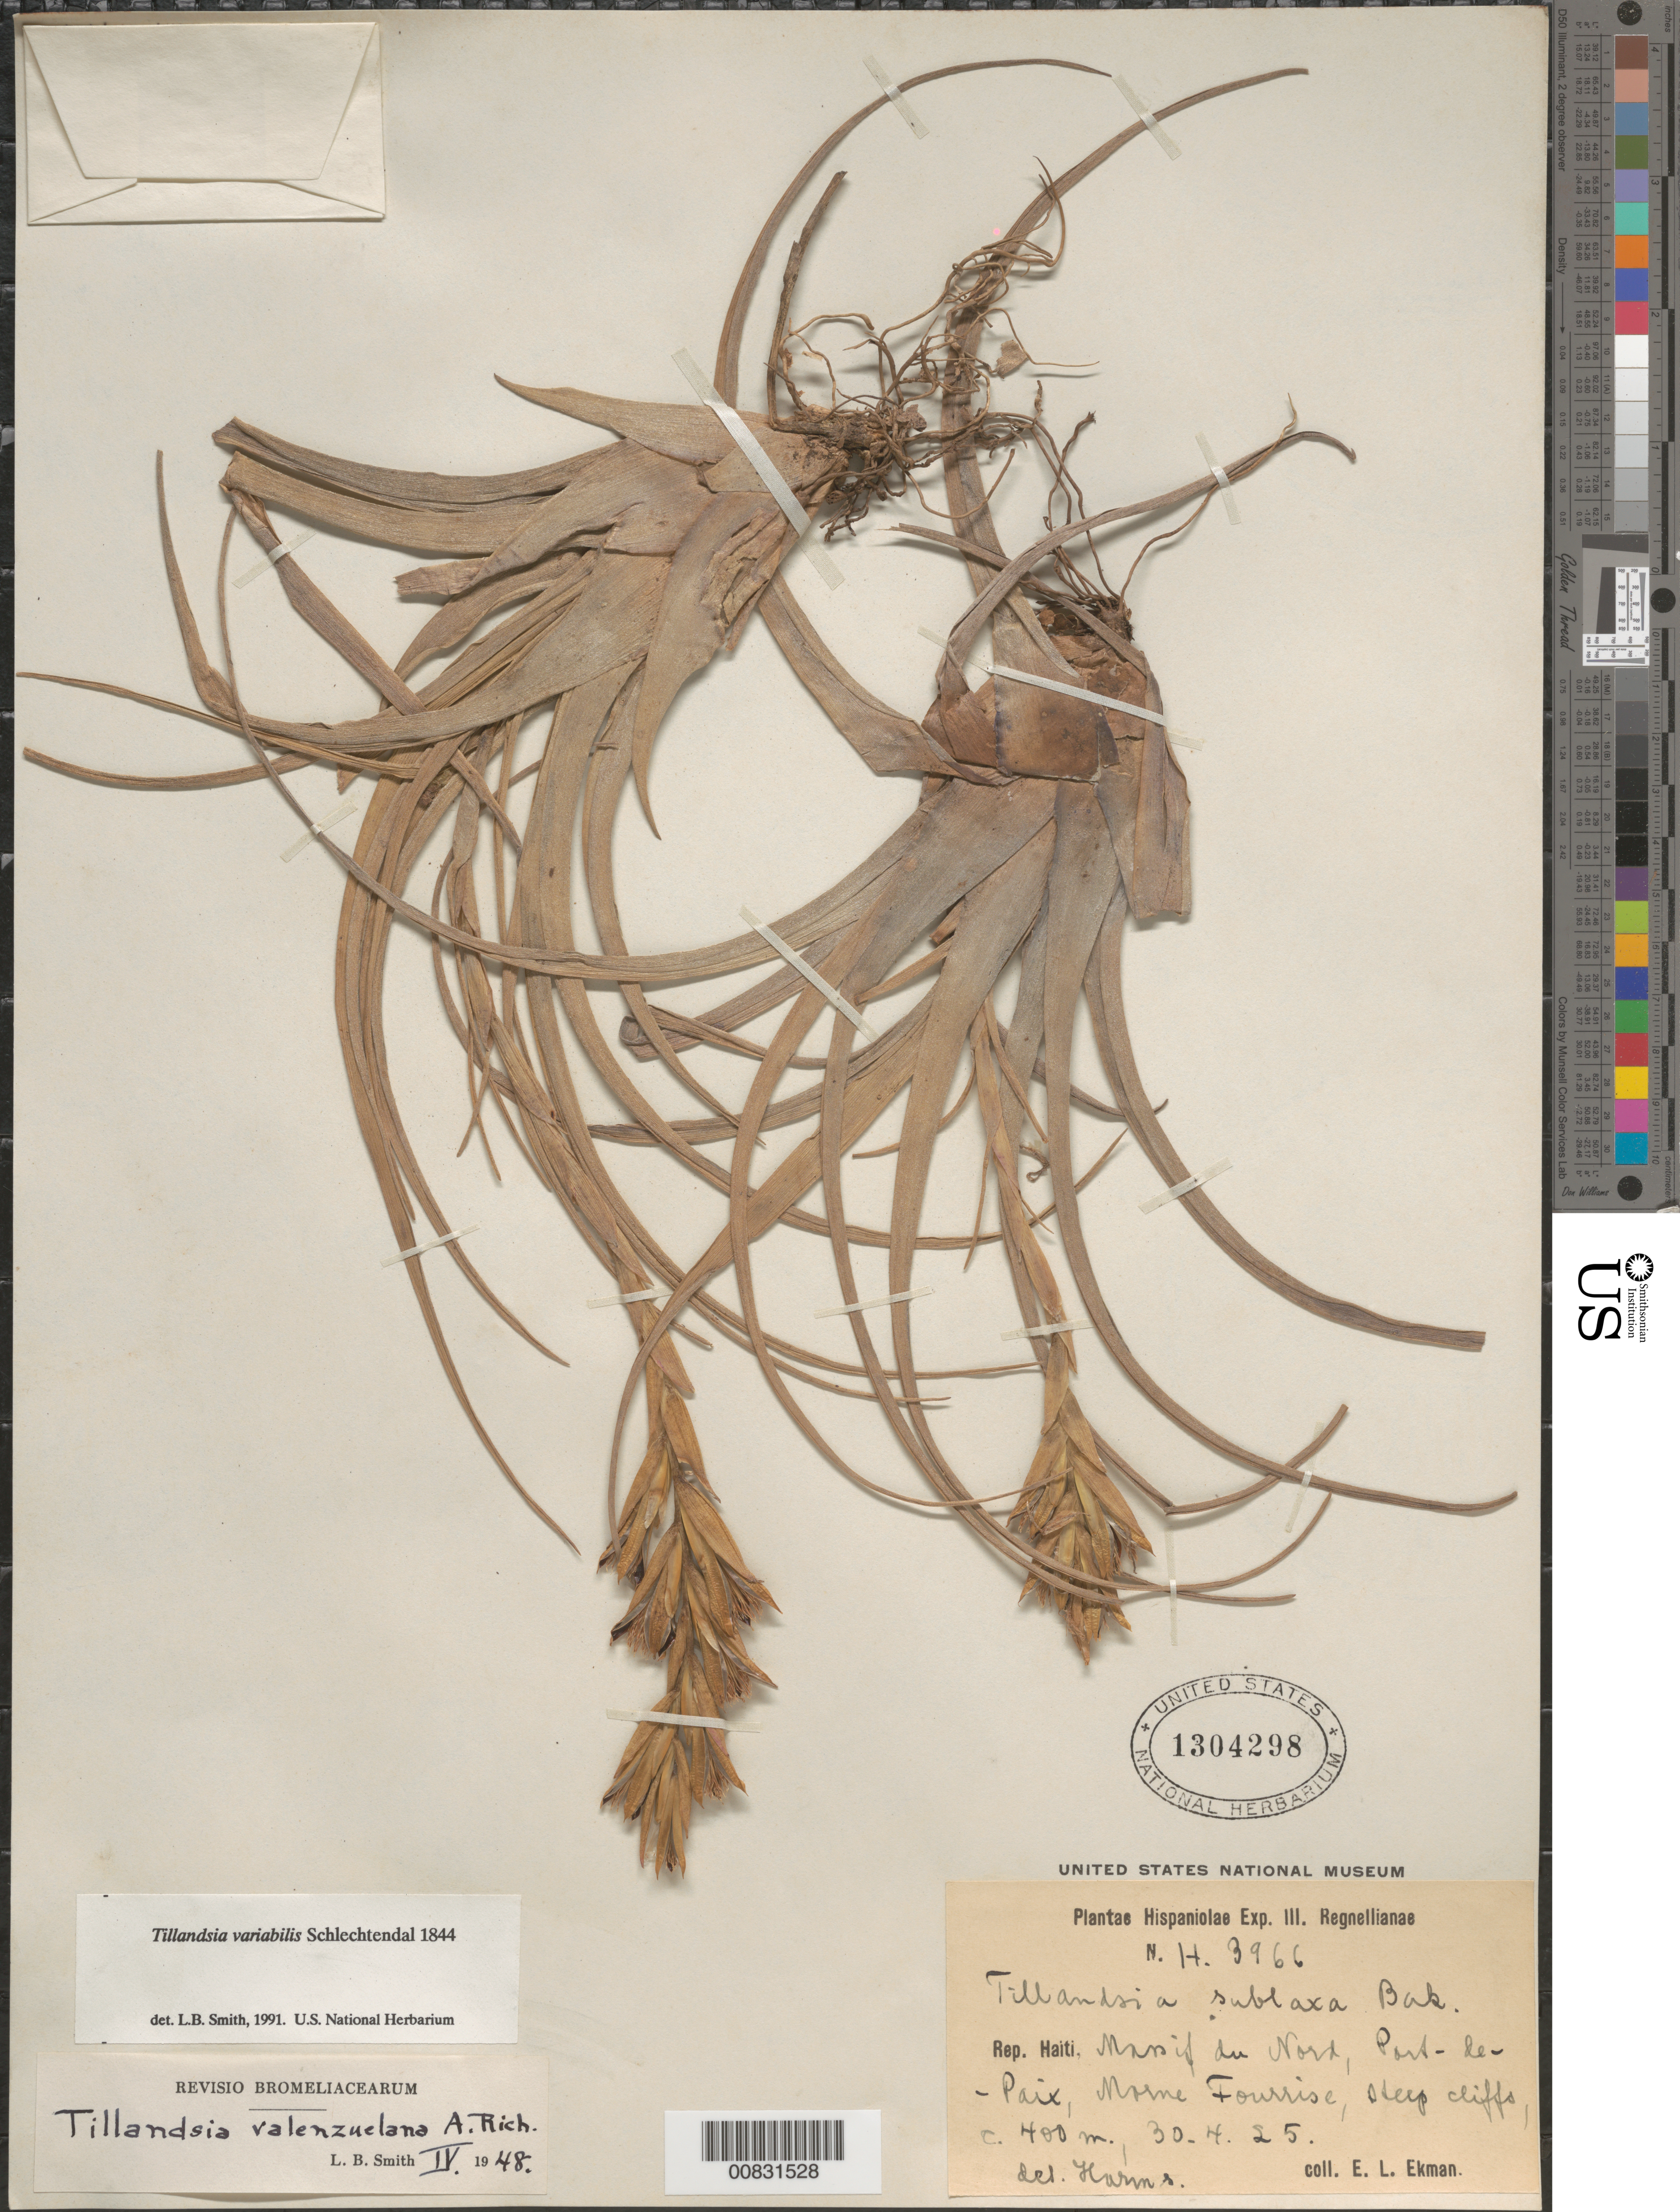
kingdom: Plantae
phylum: Tracheophyta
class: Liliopsida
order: Poales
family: Bromeliaceae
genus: Tillandsia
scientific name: Tillandsia variabilis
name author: Schltdl.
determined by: Smith, Lyman B., (US), NMNH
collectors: E. L. Ekman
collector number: H 3966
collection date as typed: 30 Apr 1925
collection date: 1925-04-30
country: Haiti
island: Hispaniola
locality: Massif du Nord, Port de Paix, Morne Fourrise.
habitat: Steep cliffs.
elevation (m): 400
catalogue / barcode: US 1304298